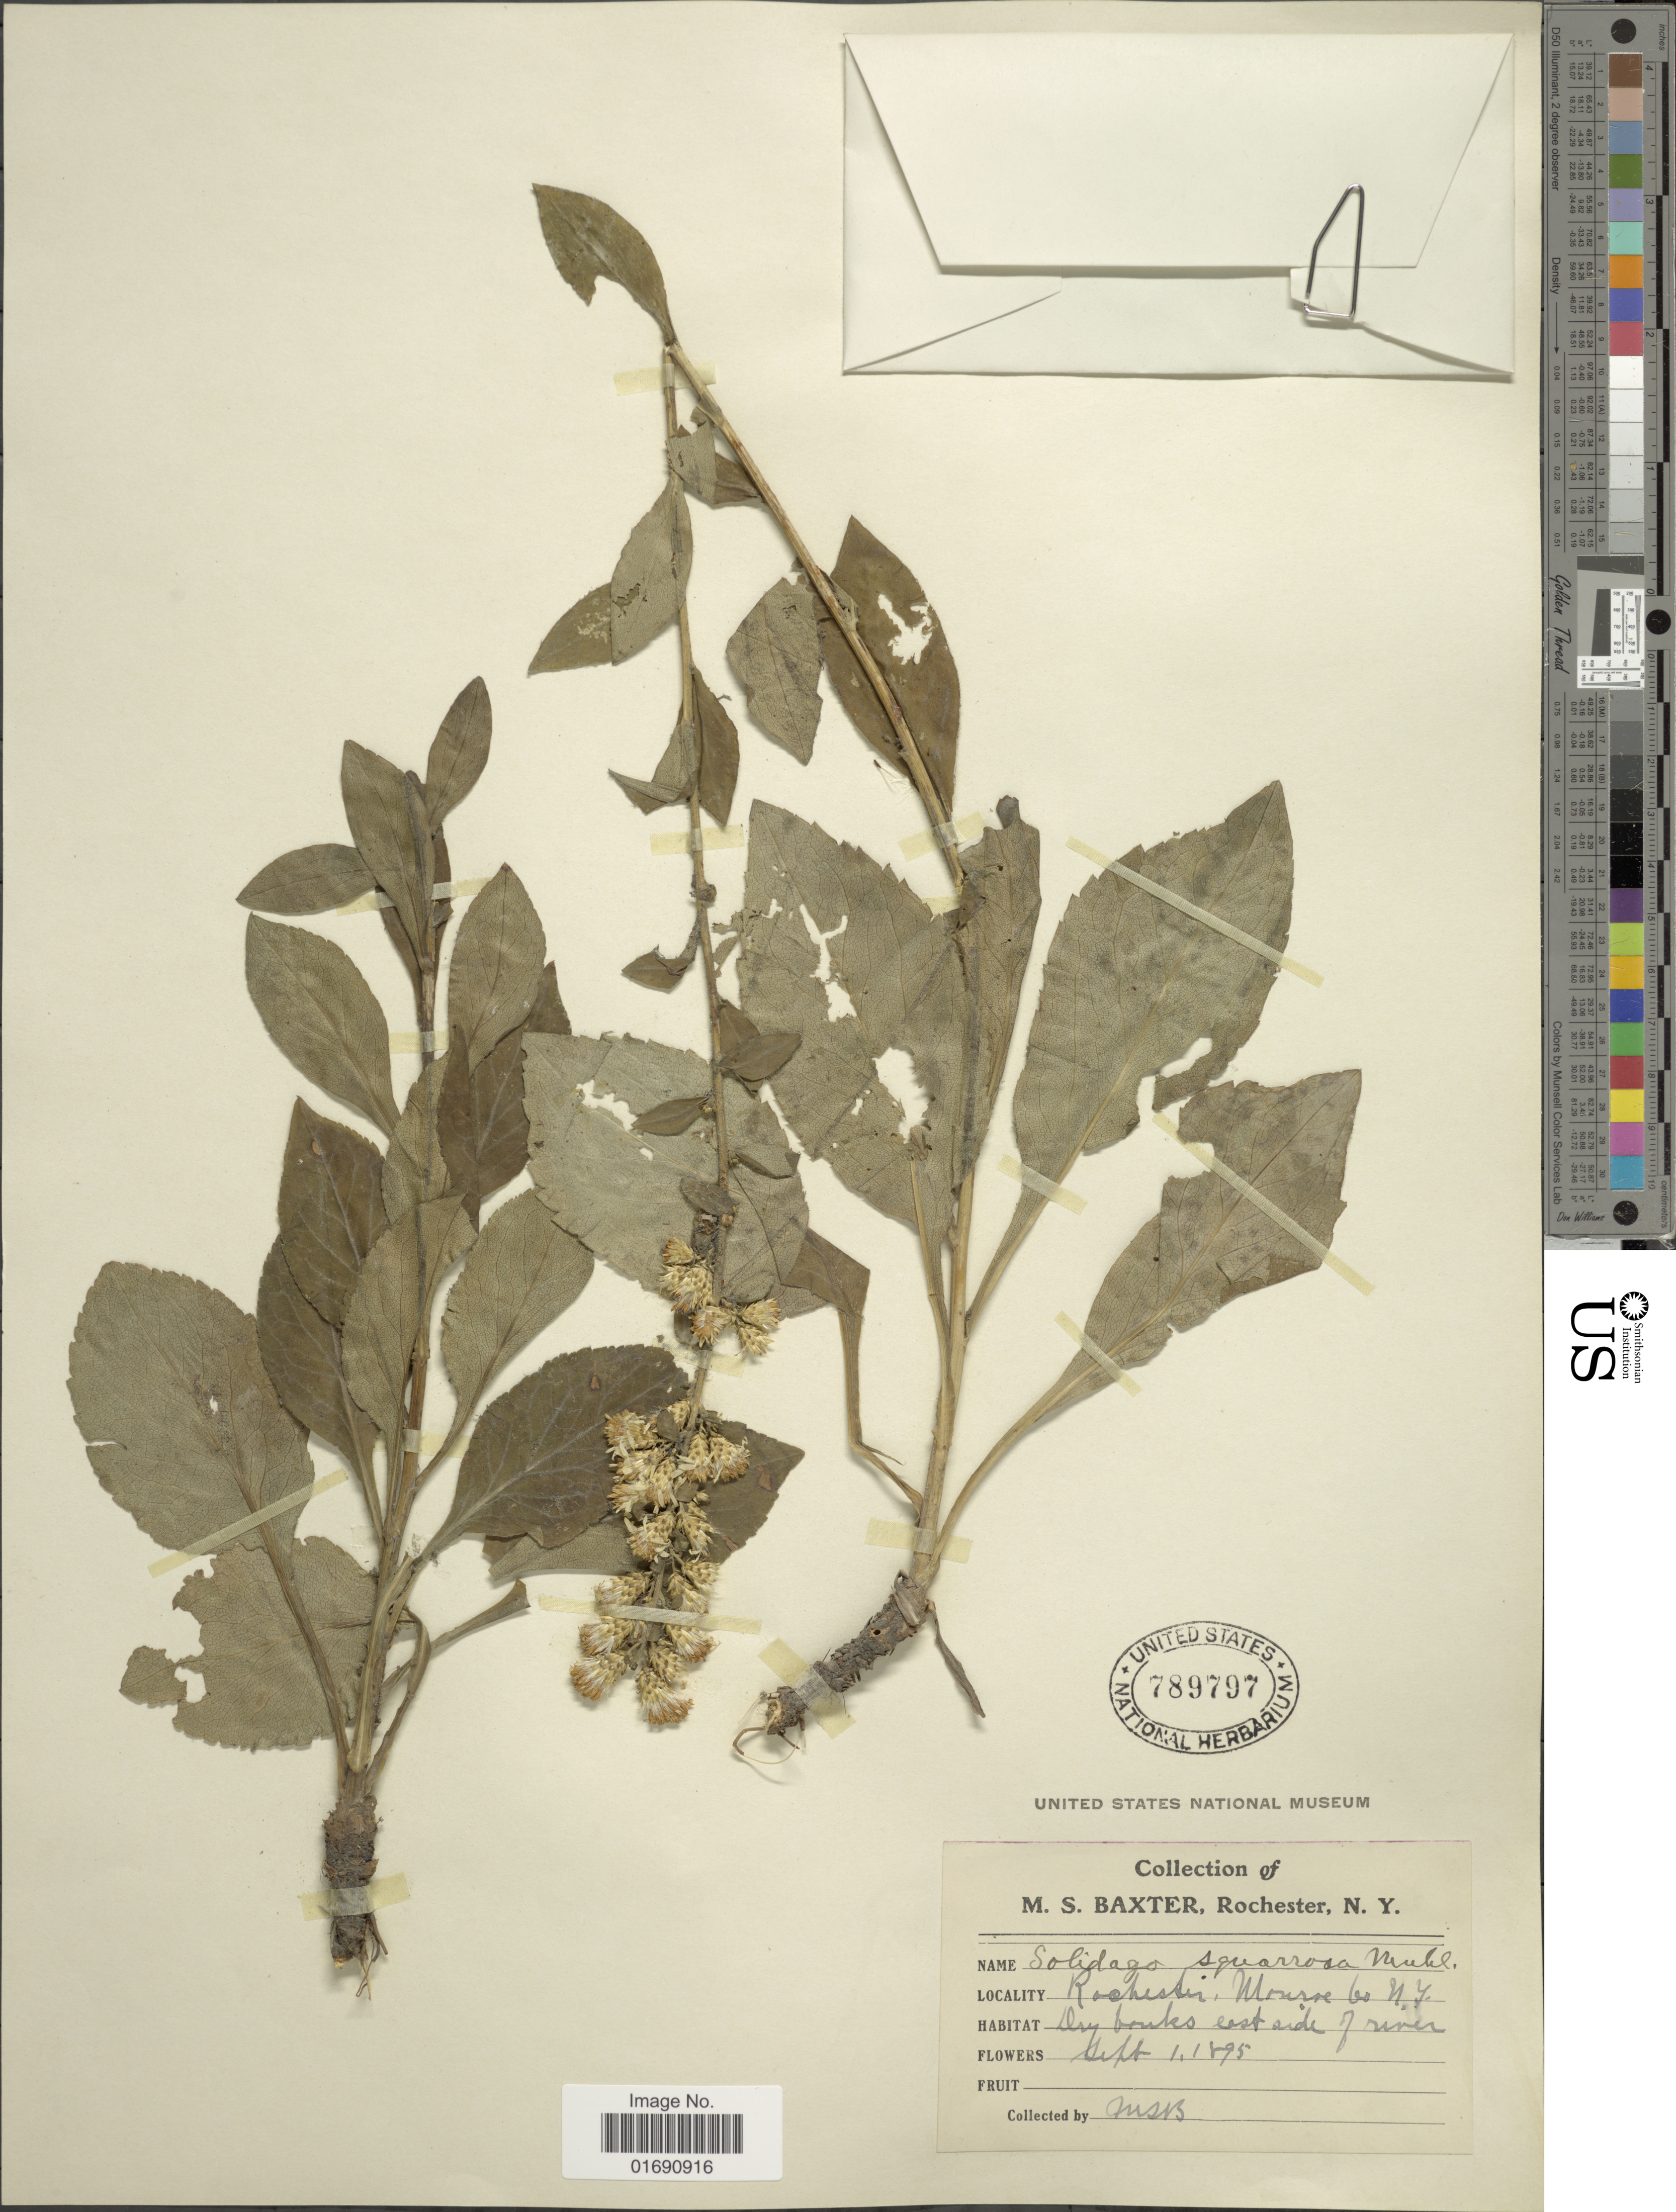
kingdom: Plantae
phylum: Tracheophyta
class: Magnoliopsida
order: Asterales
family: Asteraceae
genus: Solidago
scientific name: Solidago squarrosa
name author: Muhl.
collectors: M. Baxter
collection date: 1895-09-01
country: United States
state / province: New York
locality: Rochester, Monroe to N.Y, Dry banks east side of river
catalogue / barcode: US 789797